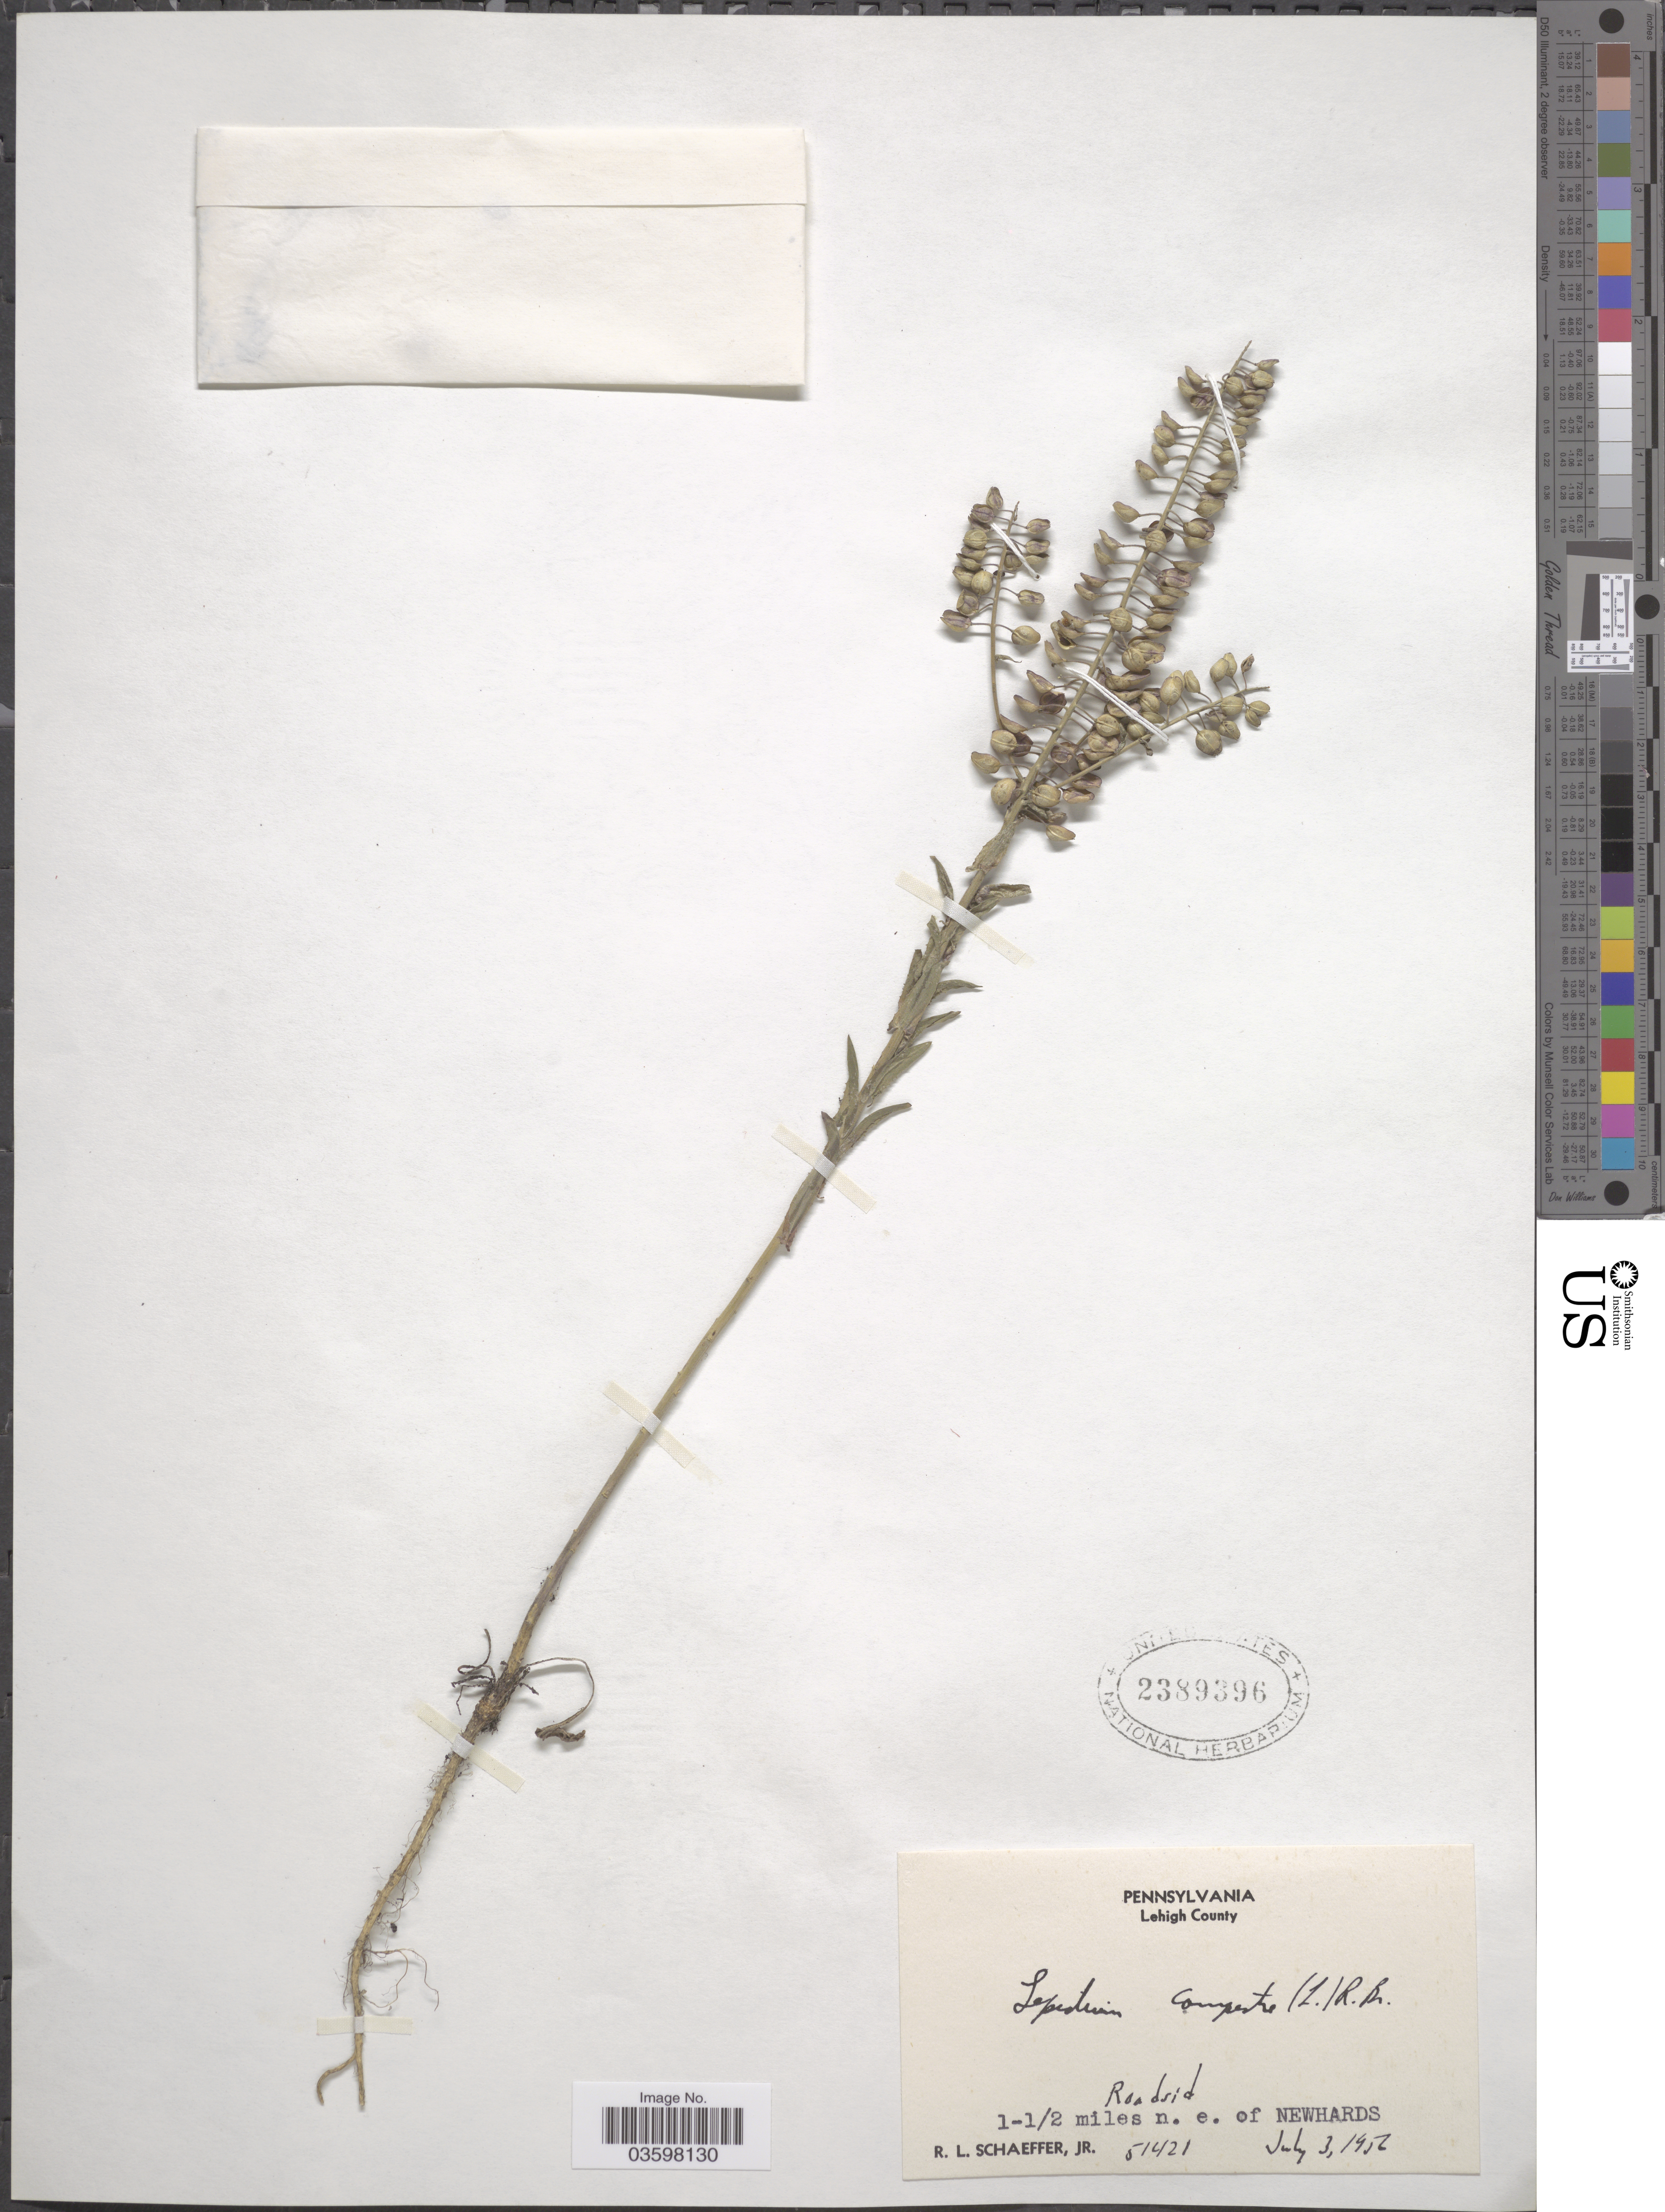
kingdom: Plantae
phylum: Tracheophyta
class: Magnoliopsida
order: Brassicales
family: Brassicaceae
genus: Lepidium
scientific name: Lepidium campestre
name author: (L.) W.T. Aiton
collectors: R. L. Schaeffer Jr.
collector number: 51421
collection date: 1956-07-03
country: United States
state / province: Pennsylvania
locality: Lehigh County. Roadside 1-1/2 miles n. e. of Newhards.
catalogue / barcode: US 2389396